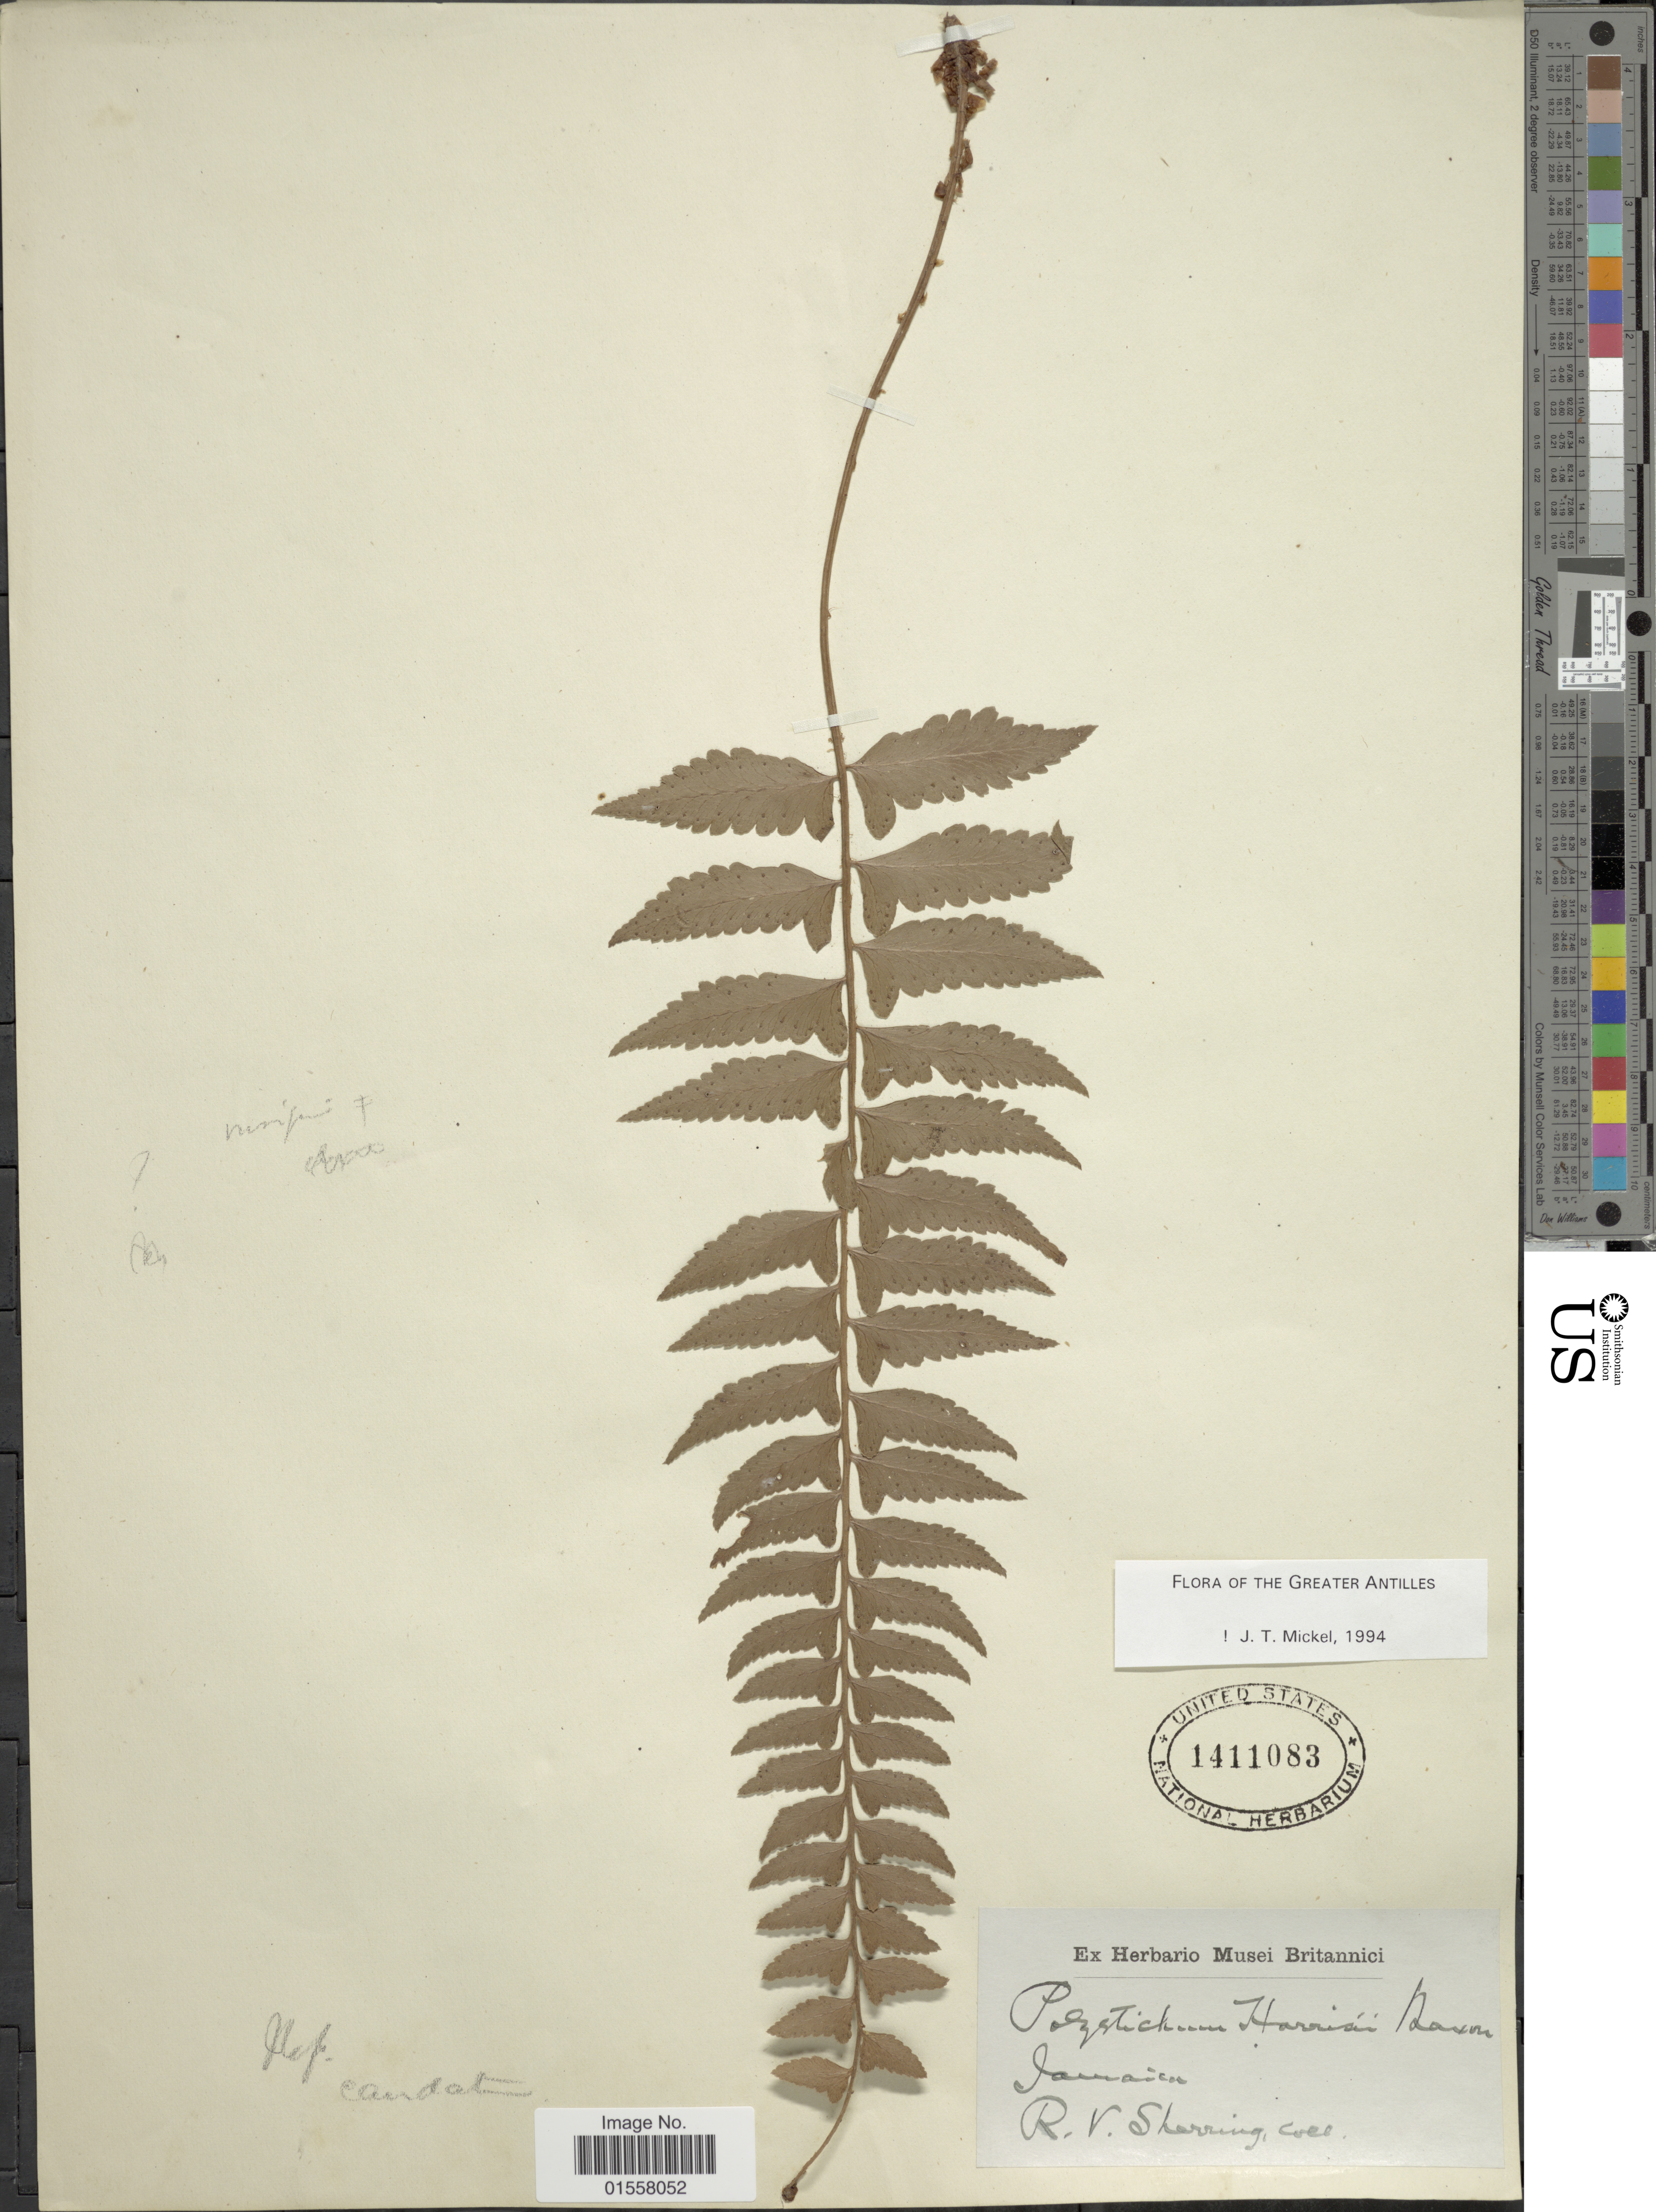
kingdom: Plantae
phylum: Tracheophyta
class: Polypodiopsida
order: Polypodiales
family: Dryopteridaceae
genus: Polystichum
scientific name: Polystichum harrisii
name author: Maxon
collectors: R. Sherring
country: Jamaica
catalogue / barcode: US 1411083